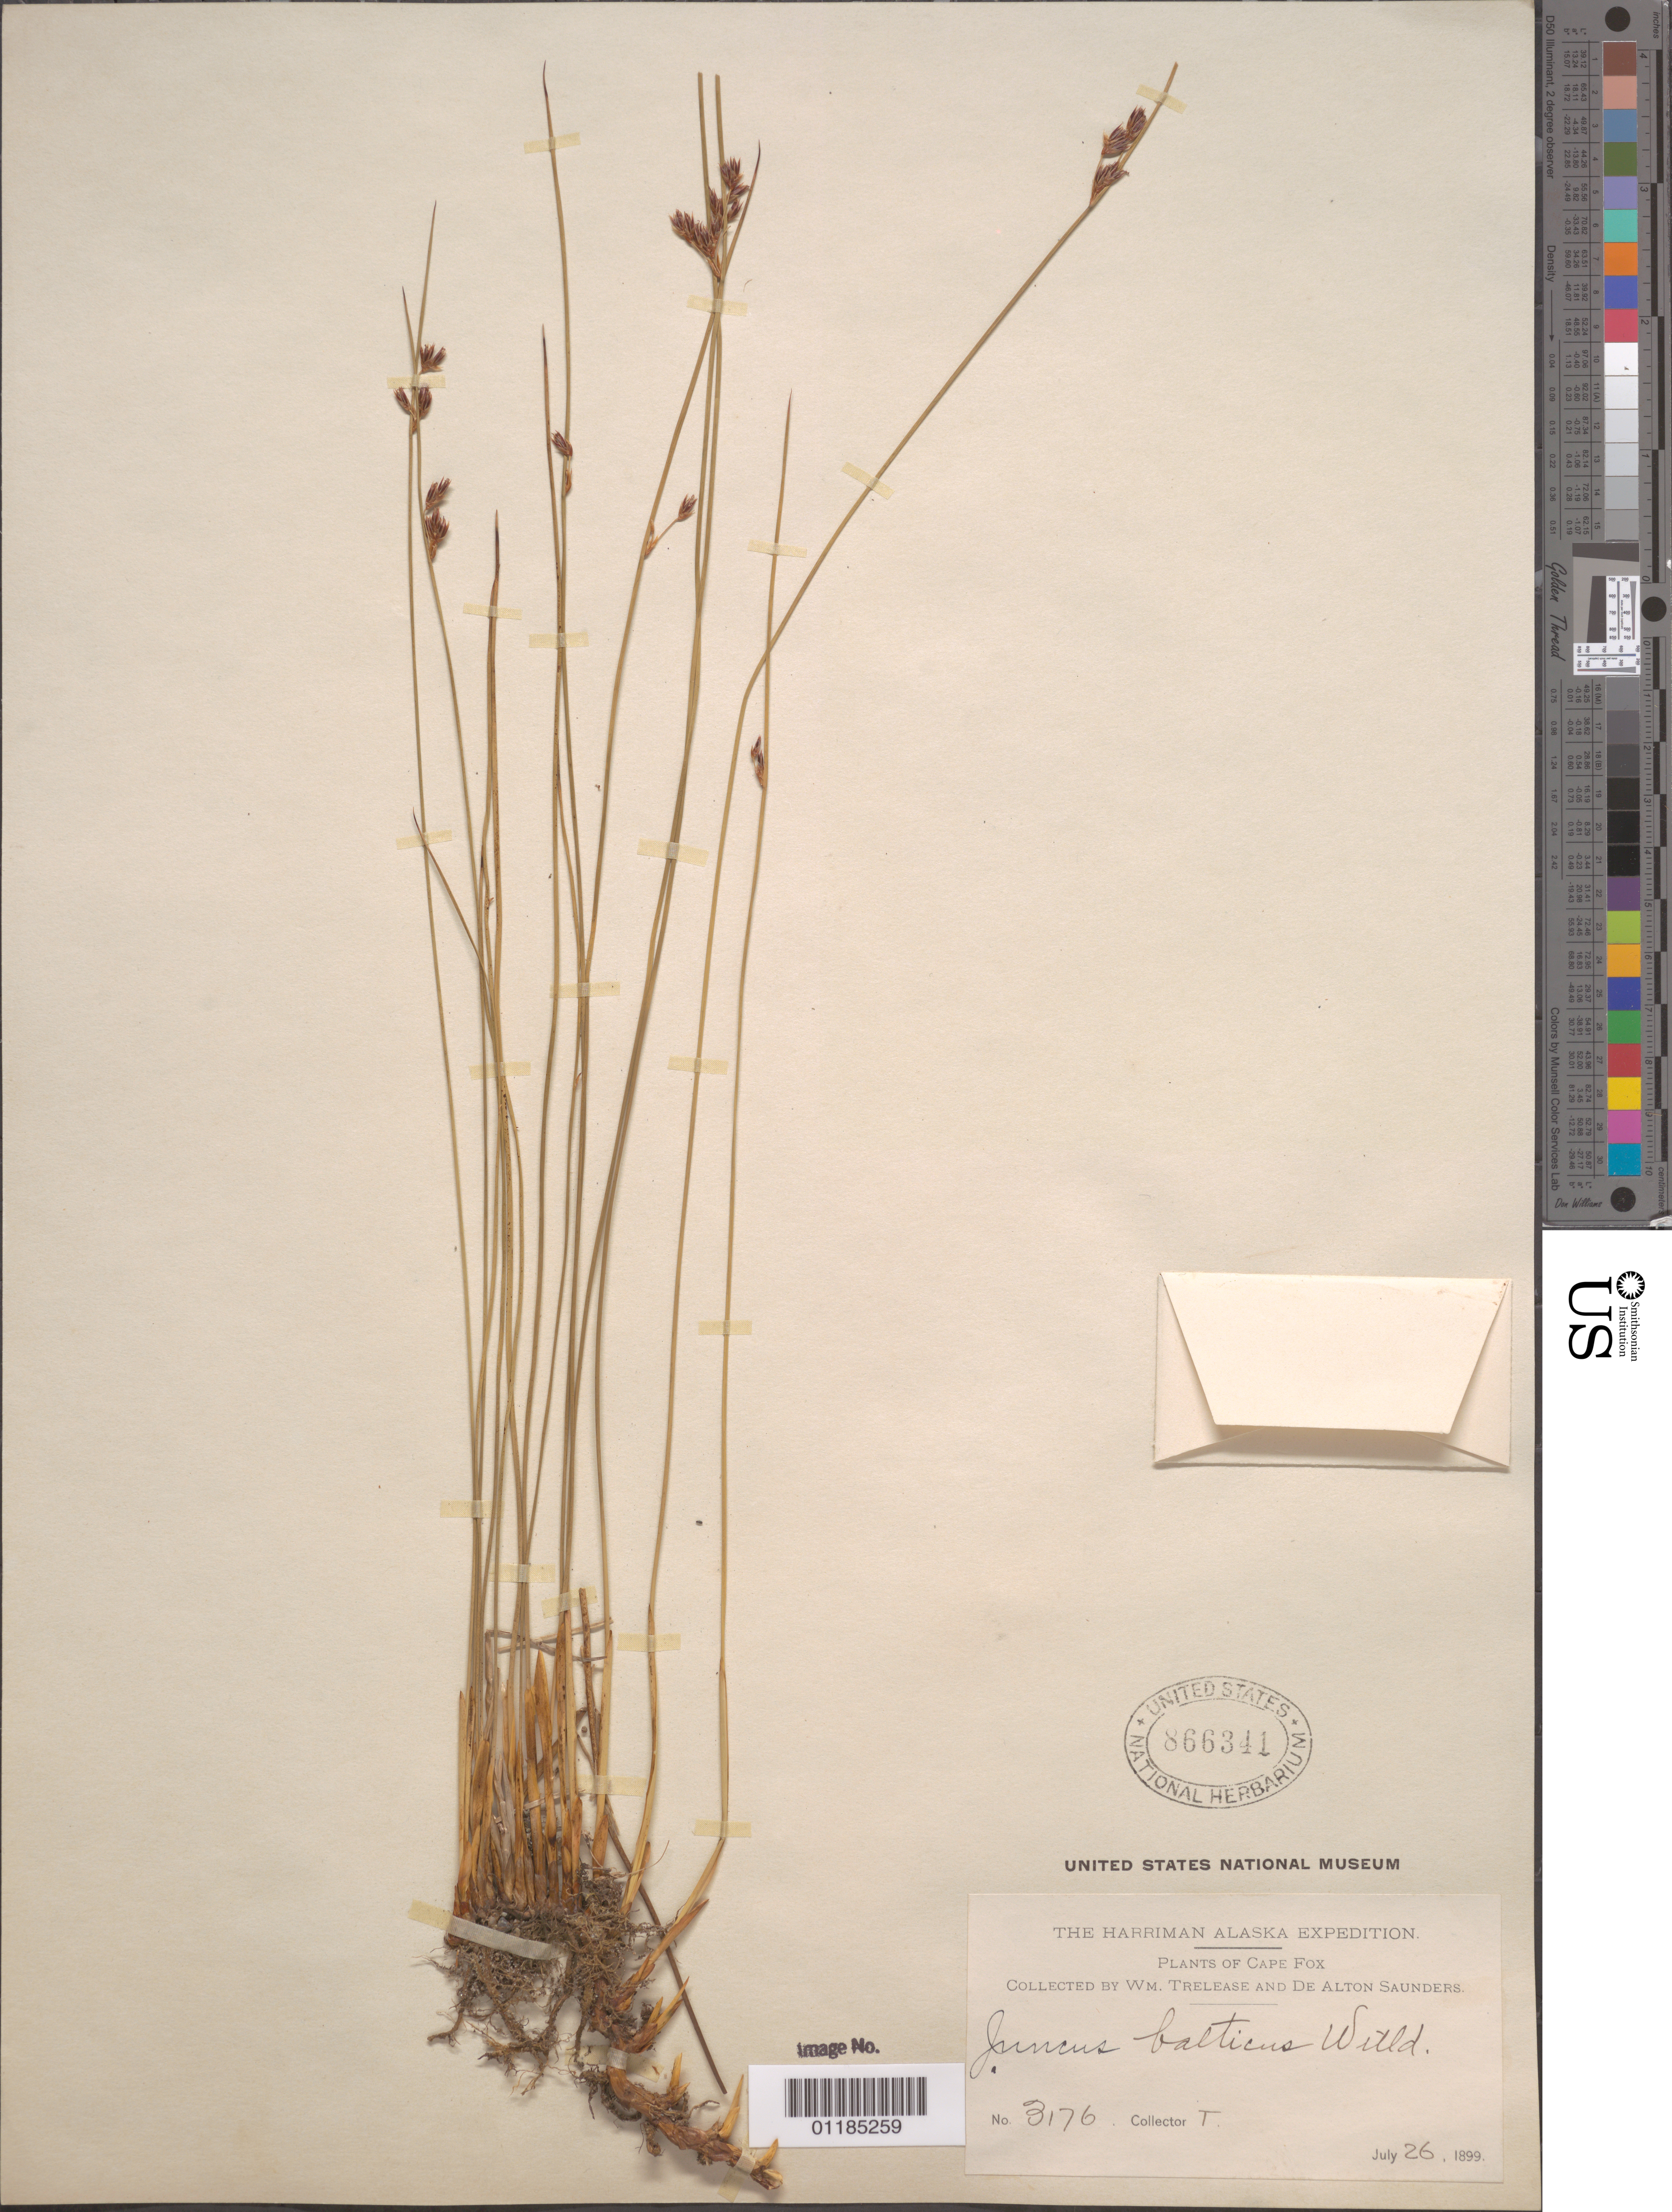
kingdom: Plantae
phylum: Tracheophyta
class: Liliopsida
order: Poales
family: Juncaceae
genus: Juncus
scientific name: Juncus balticus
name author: Willd.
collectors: W. Trelease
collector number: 3176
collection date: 1899-07-26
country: United States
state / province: Alaska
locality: Cape Fox.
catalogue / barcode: US 866341